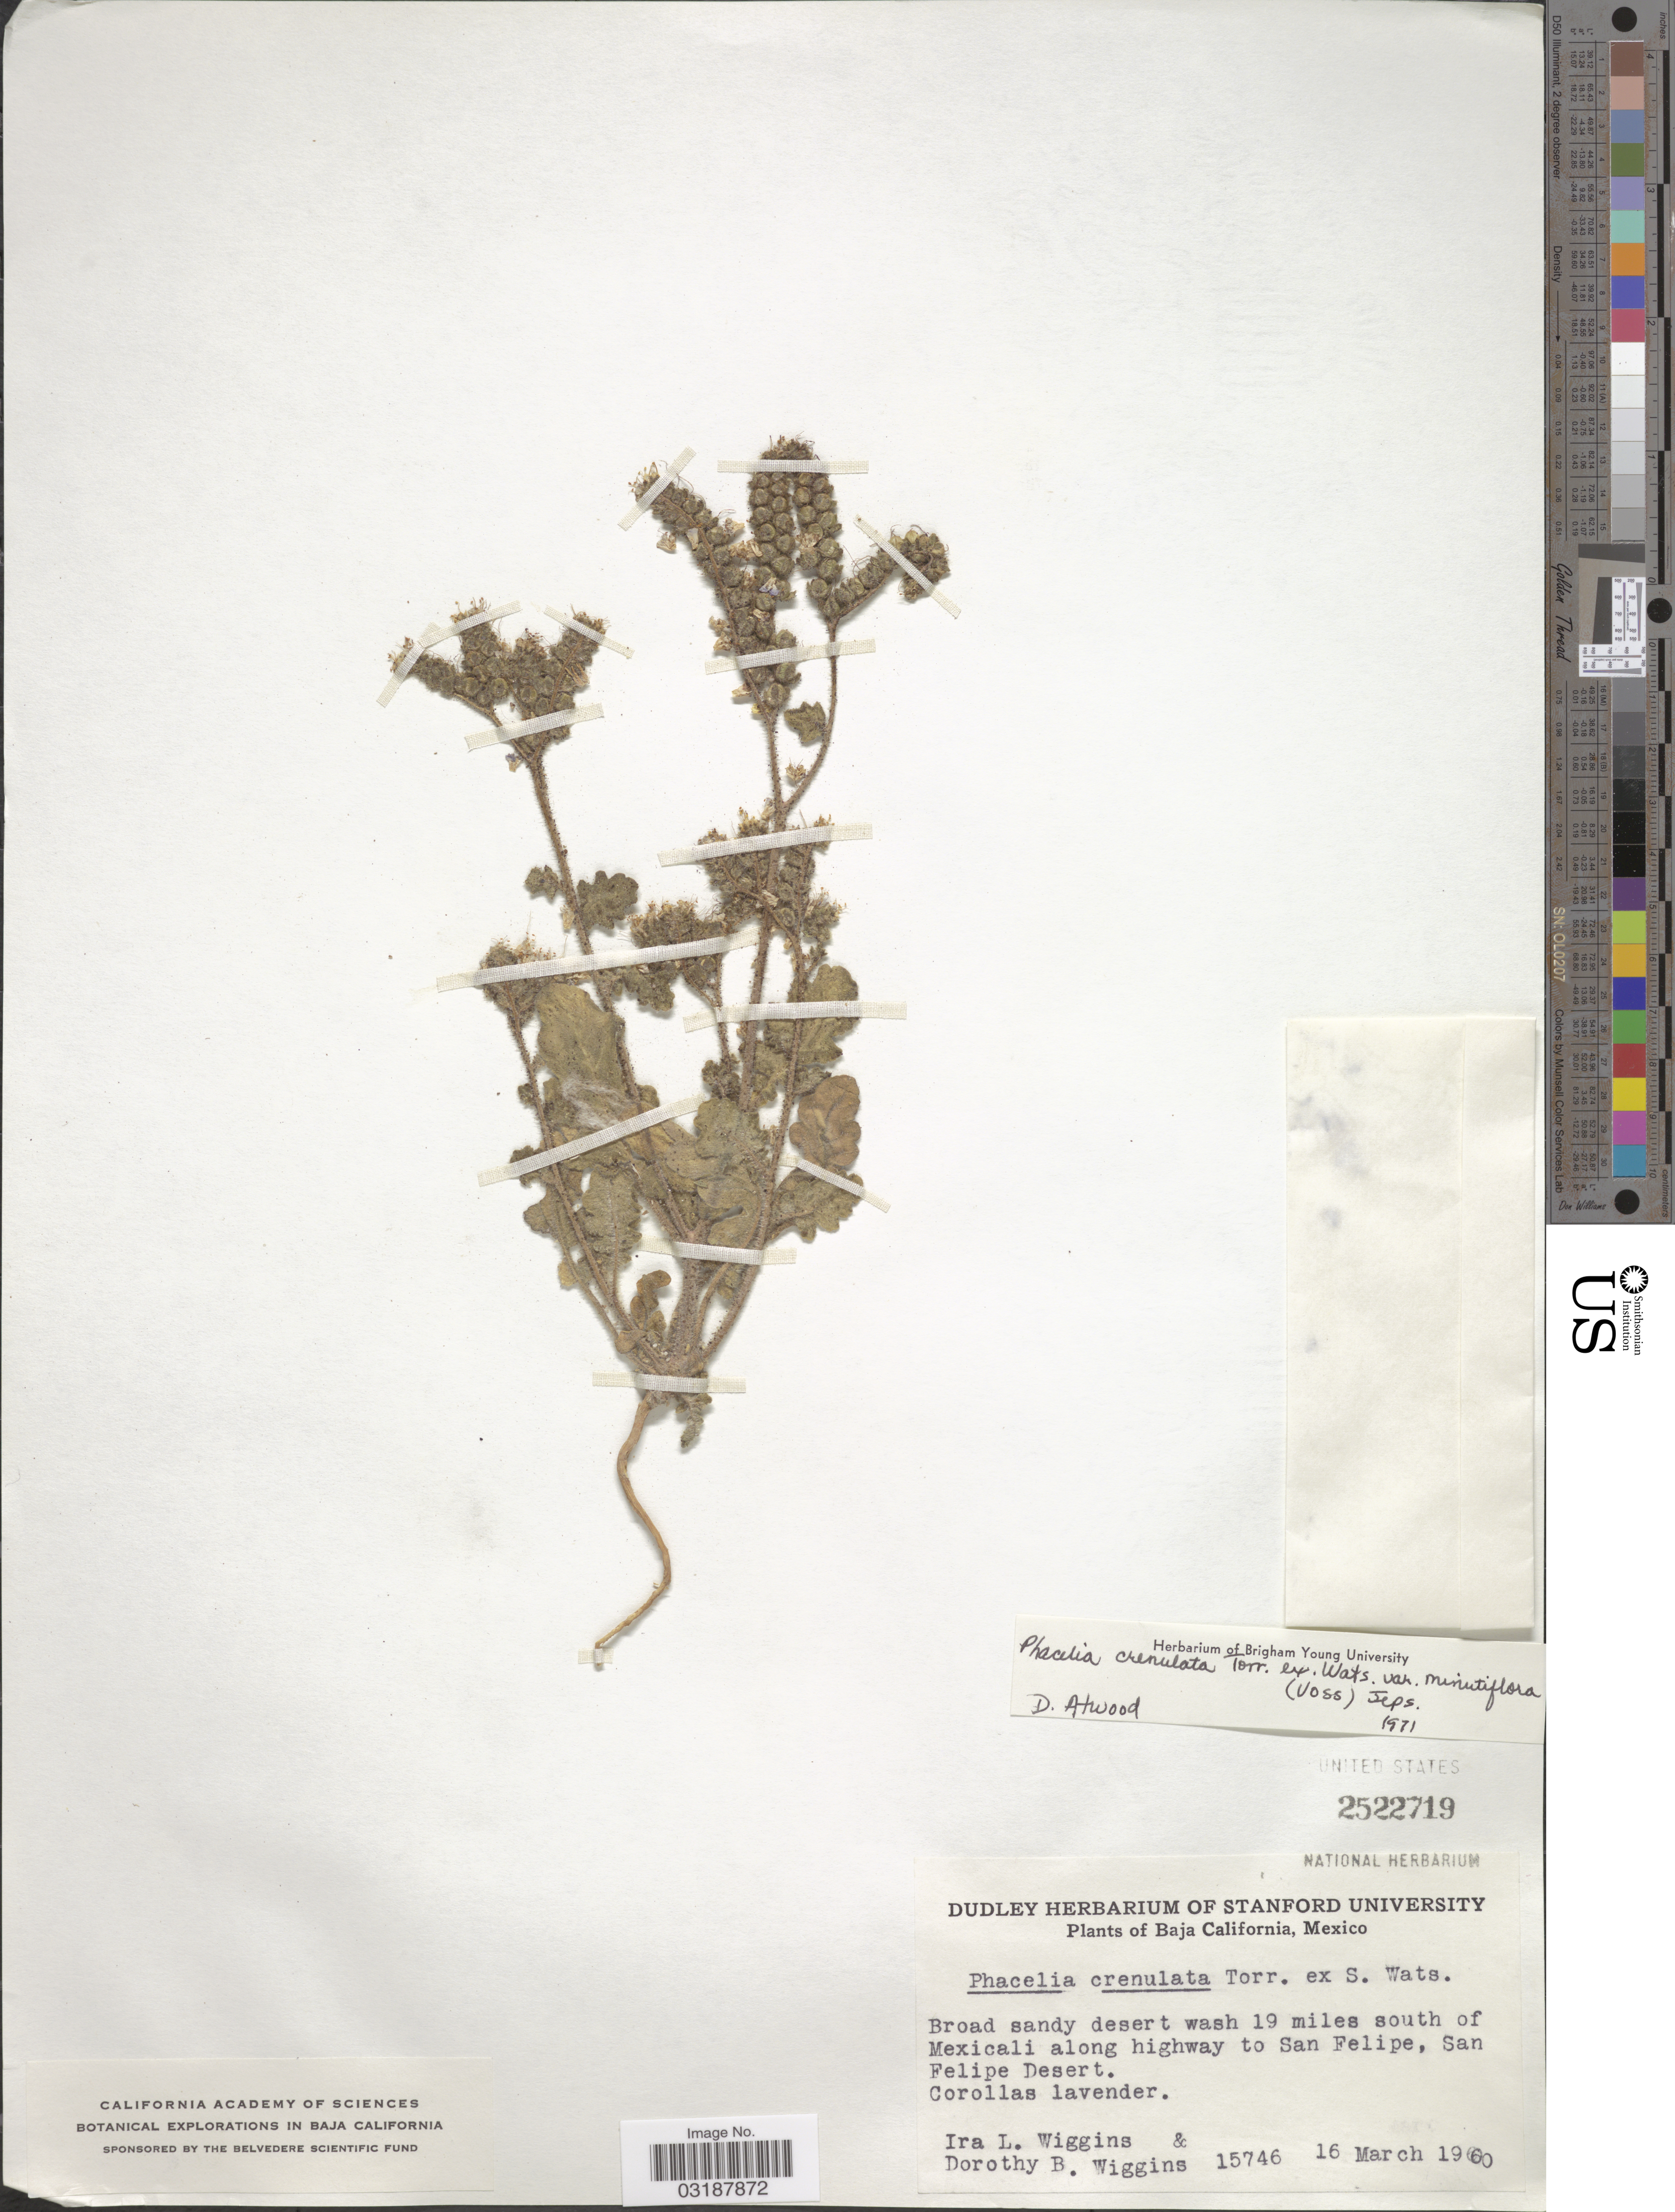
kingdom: Plantae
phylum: Tracheophyta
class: Magnoliopsida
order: Boraginales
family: Hydrophyllaceae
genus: Phacelia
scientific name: Phacelia crenulata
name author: Torr. ex S. Watson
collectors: I. L. Wiggins & D. B. Wiggins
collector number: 15746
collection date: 1960-03-16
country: Mexico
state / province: Baja California Norte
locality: Broad sandy desert wash 19 miles south of Mexicali along highway to San Felipe, San Felipe Desert.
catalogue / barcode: US 2522719